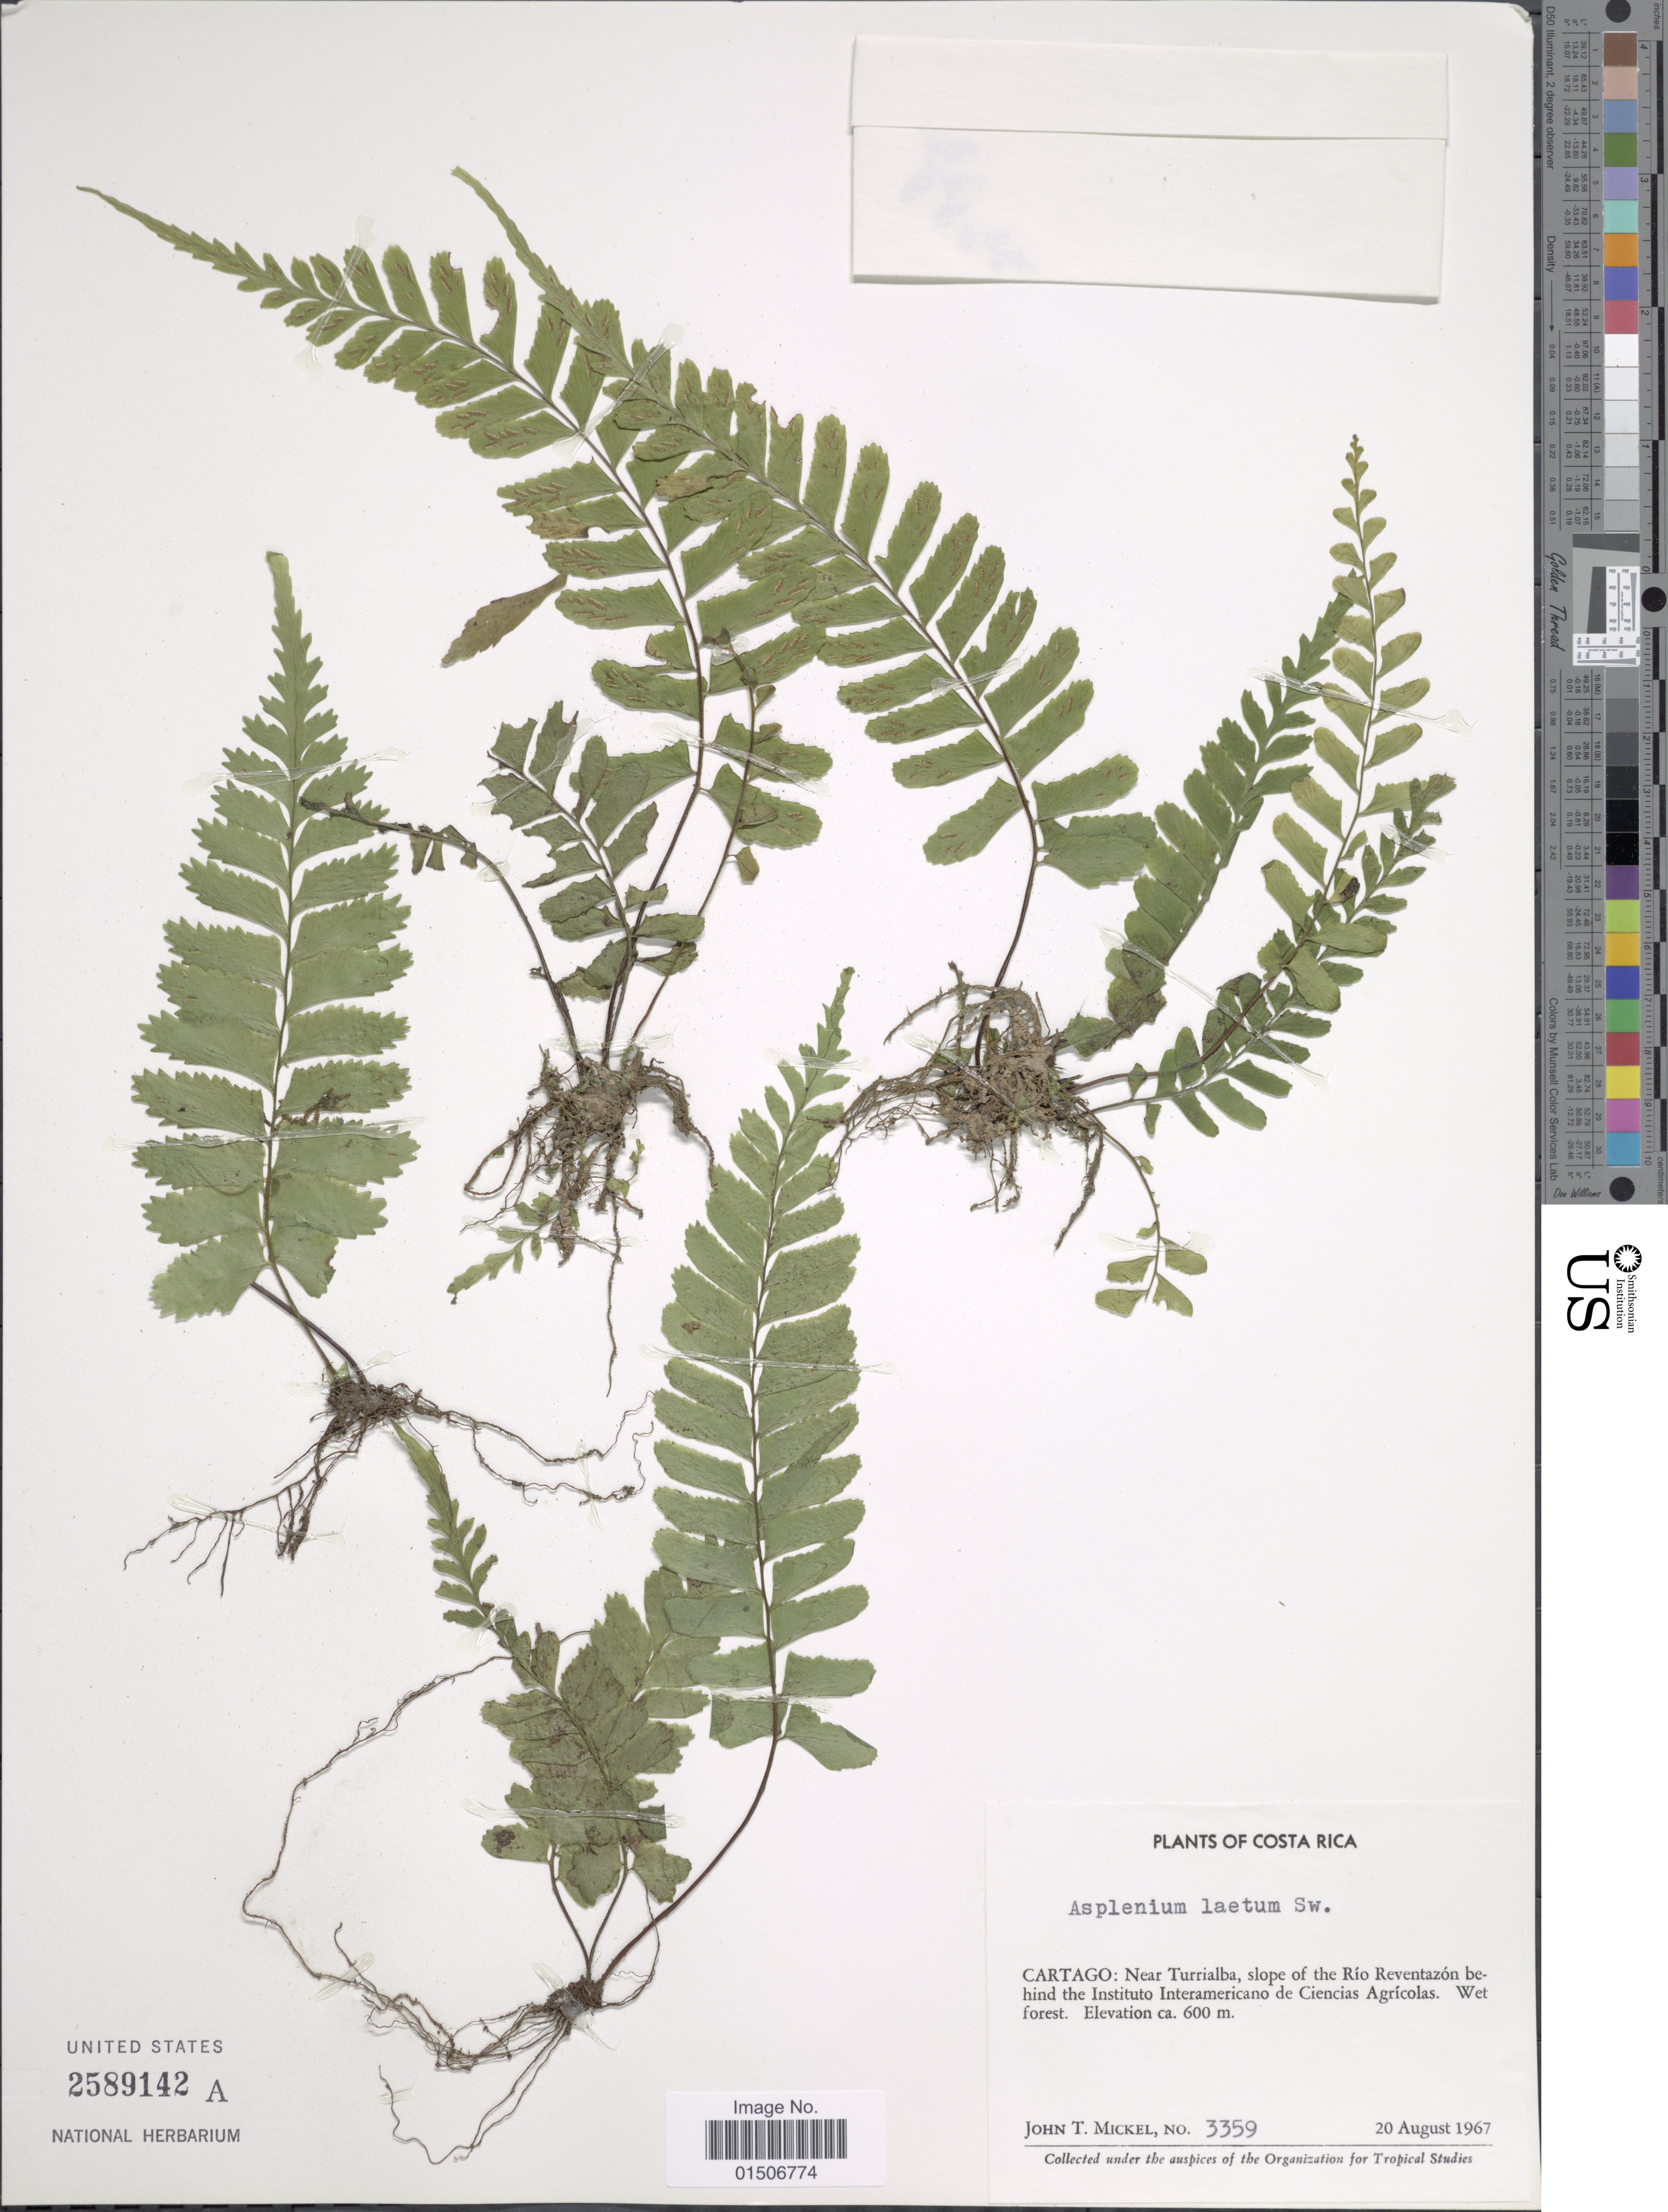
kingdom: Plantae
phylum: Tracheophyta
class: Polypodiopsida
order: Polypodiales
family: Aspleniaceae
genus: Asplenium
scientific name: Asplenium laetum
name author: Sw.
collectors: J. T. Mickel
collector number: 3359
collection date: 1967-08-20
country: Costa Rica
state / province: Cartago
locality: Near Turrialba, slope of the Río Revetazón behind the Instituto Interamericano de Ciencias Agrícolas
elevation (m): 600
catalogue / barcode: US 2589142A